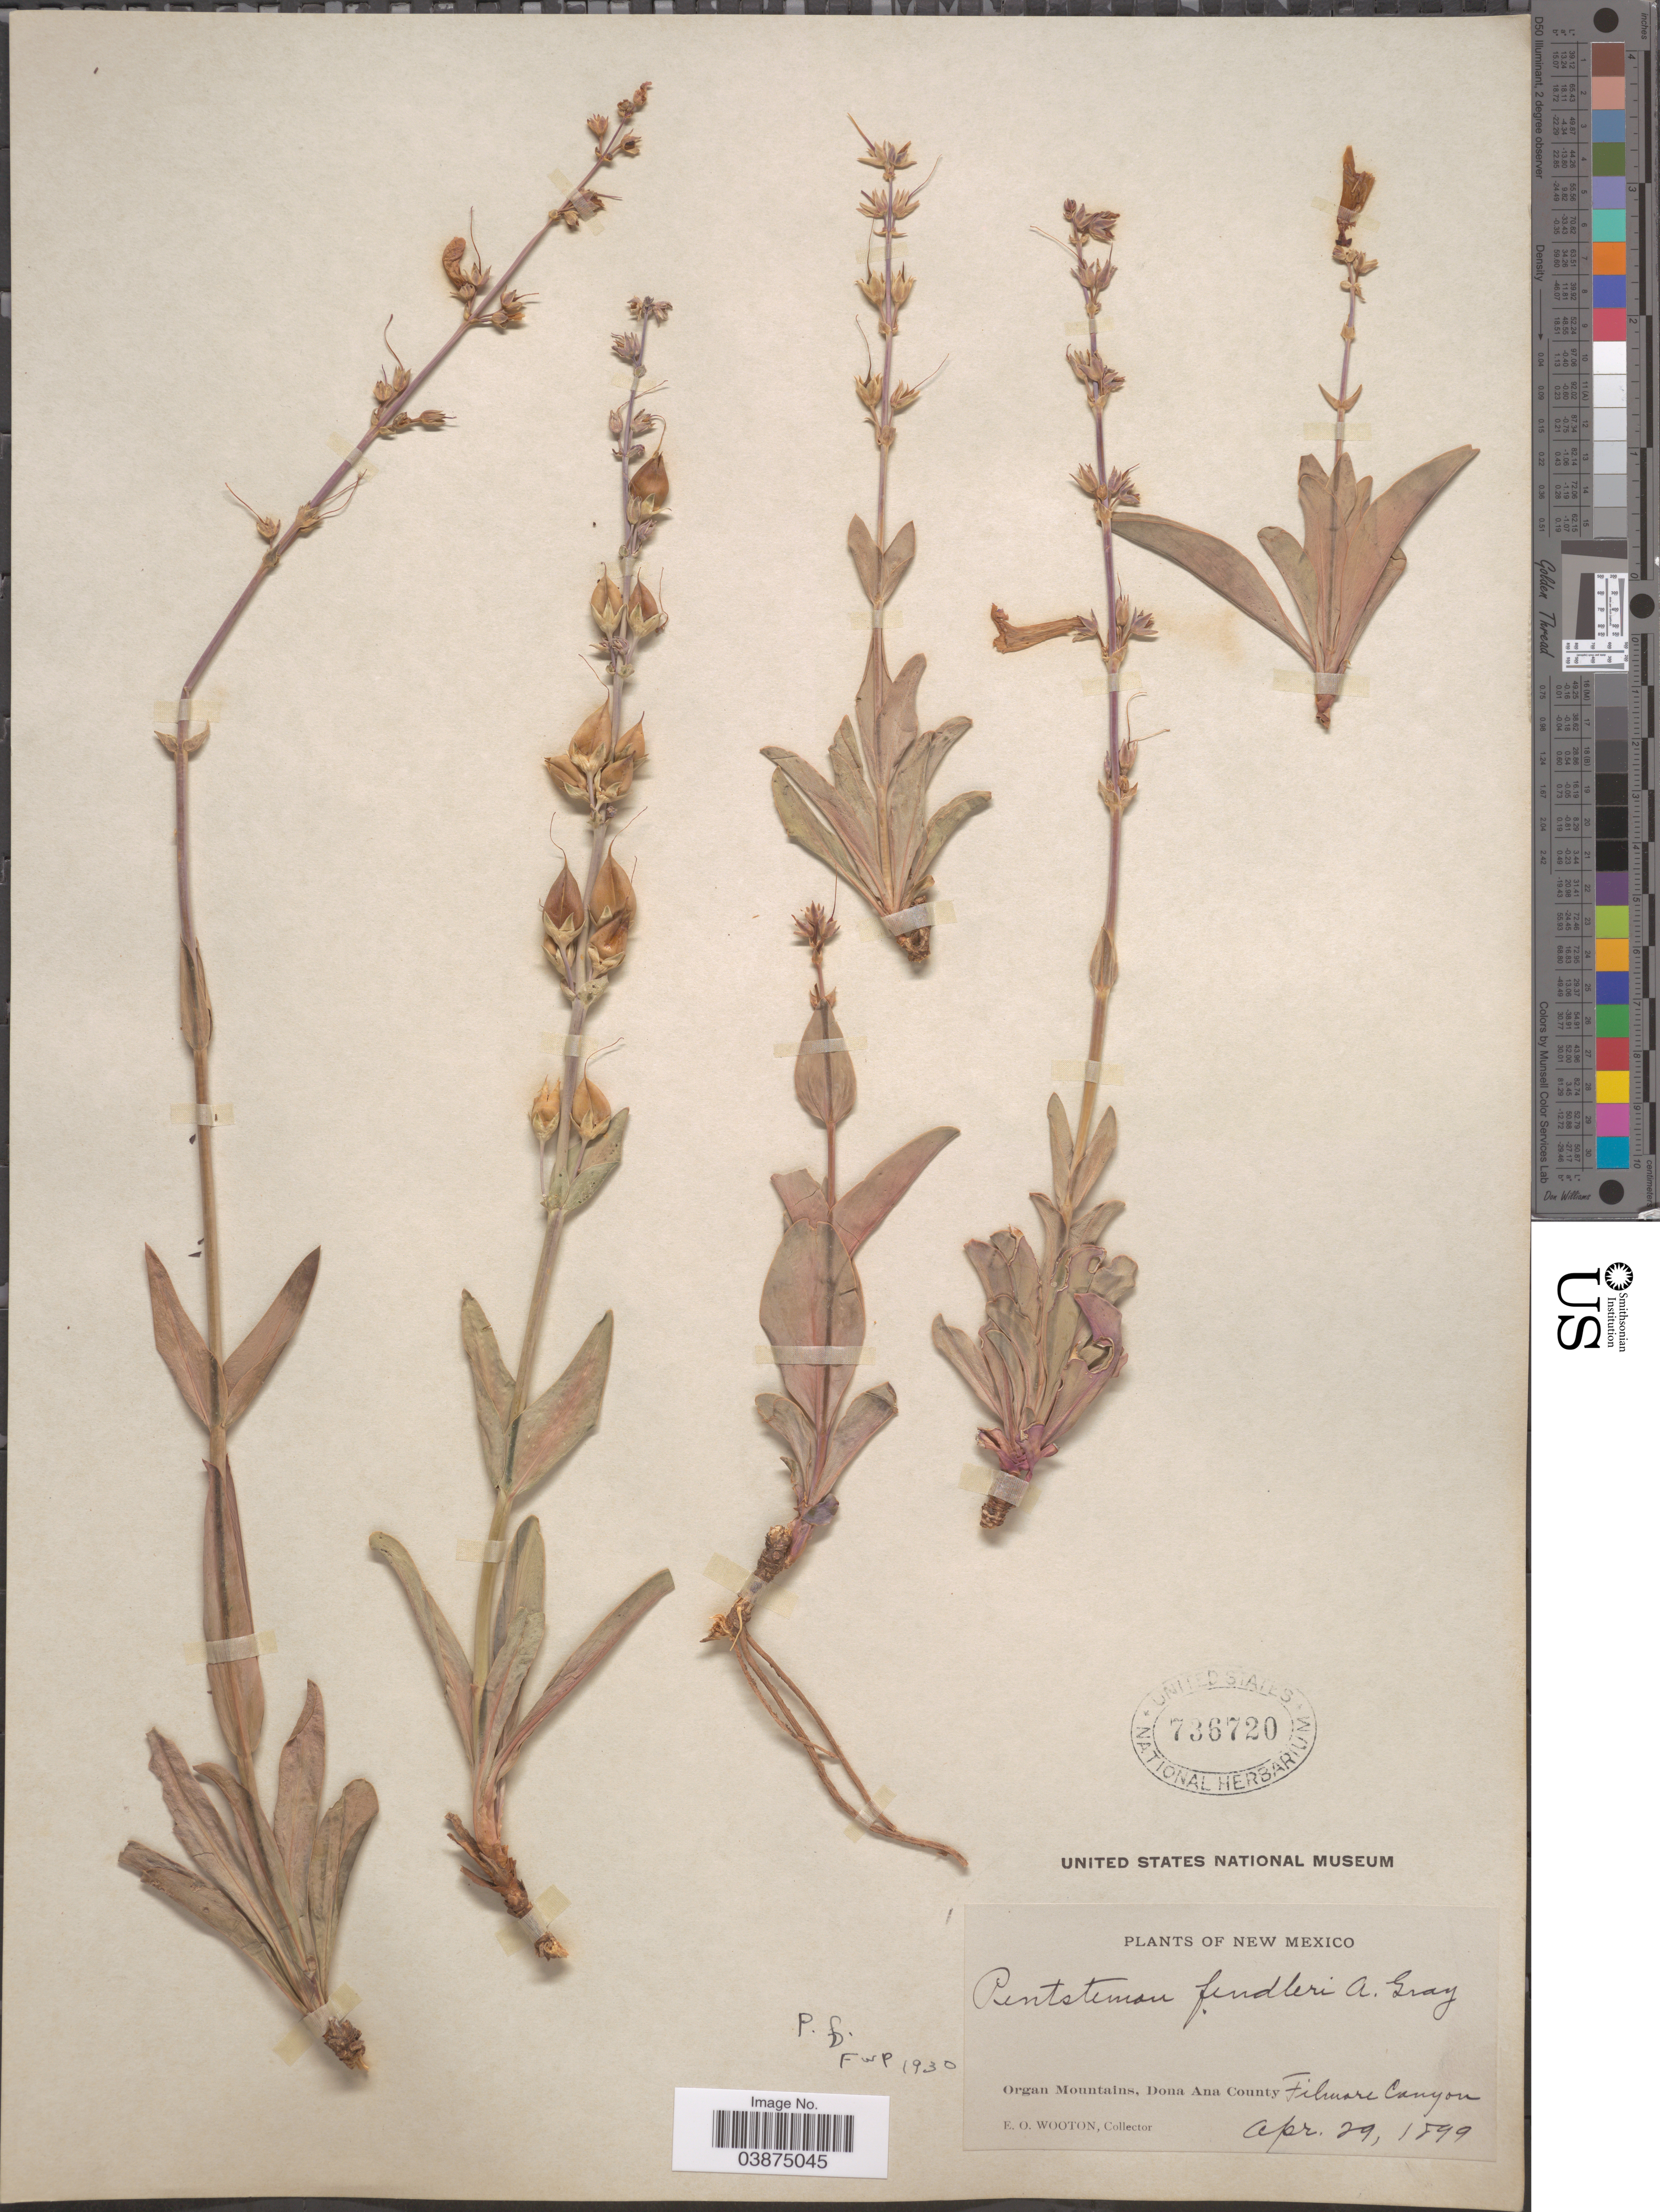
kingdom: Plantae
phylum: Tracheophyta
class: Magnoliopsida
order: Lamiales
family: Plantaginaceae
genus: Penstemon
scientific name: Penstemon fendleri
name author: Torr. & A. Gray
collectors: E. O. Wooton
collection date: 1899-04-29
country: United States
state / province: New Mexico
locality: Organ Mountains, Dona Ana County. Filmore Canyon.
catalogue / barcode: US 736720